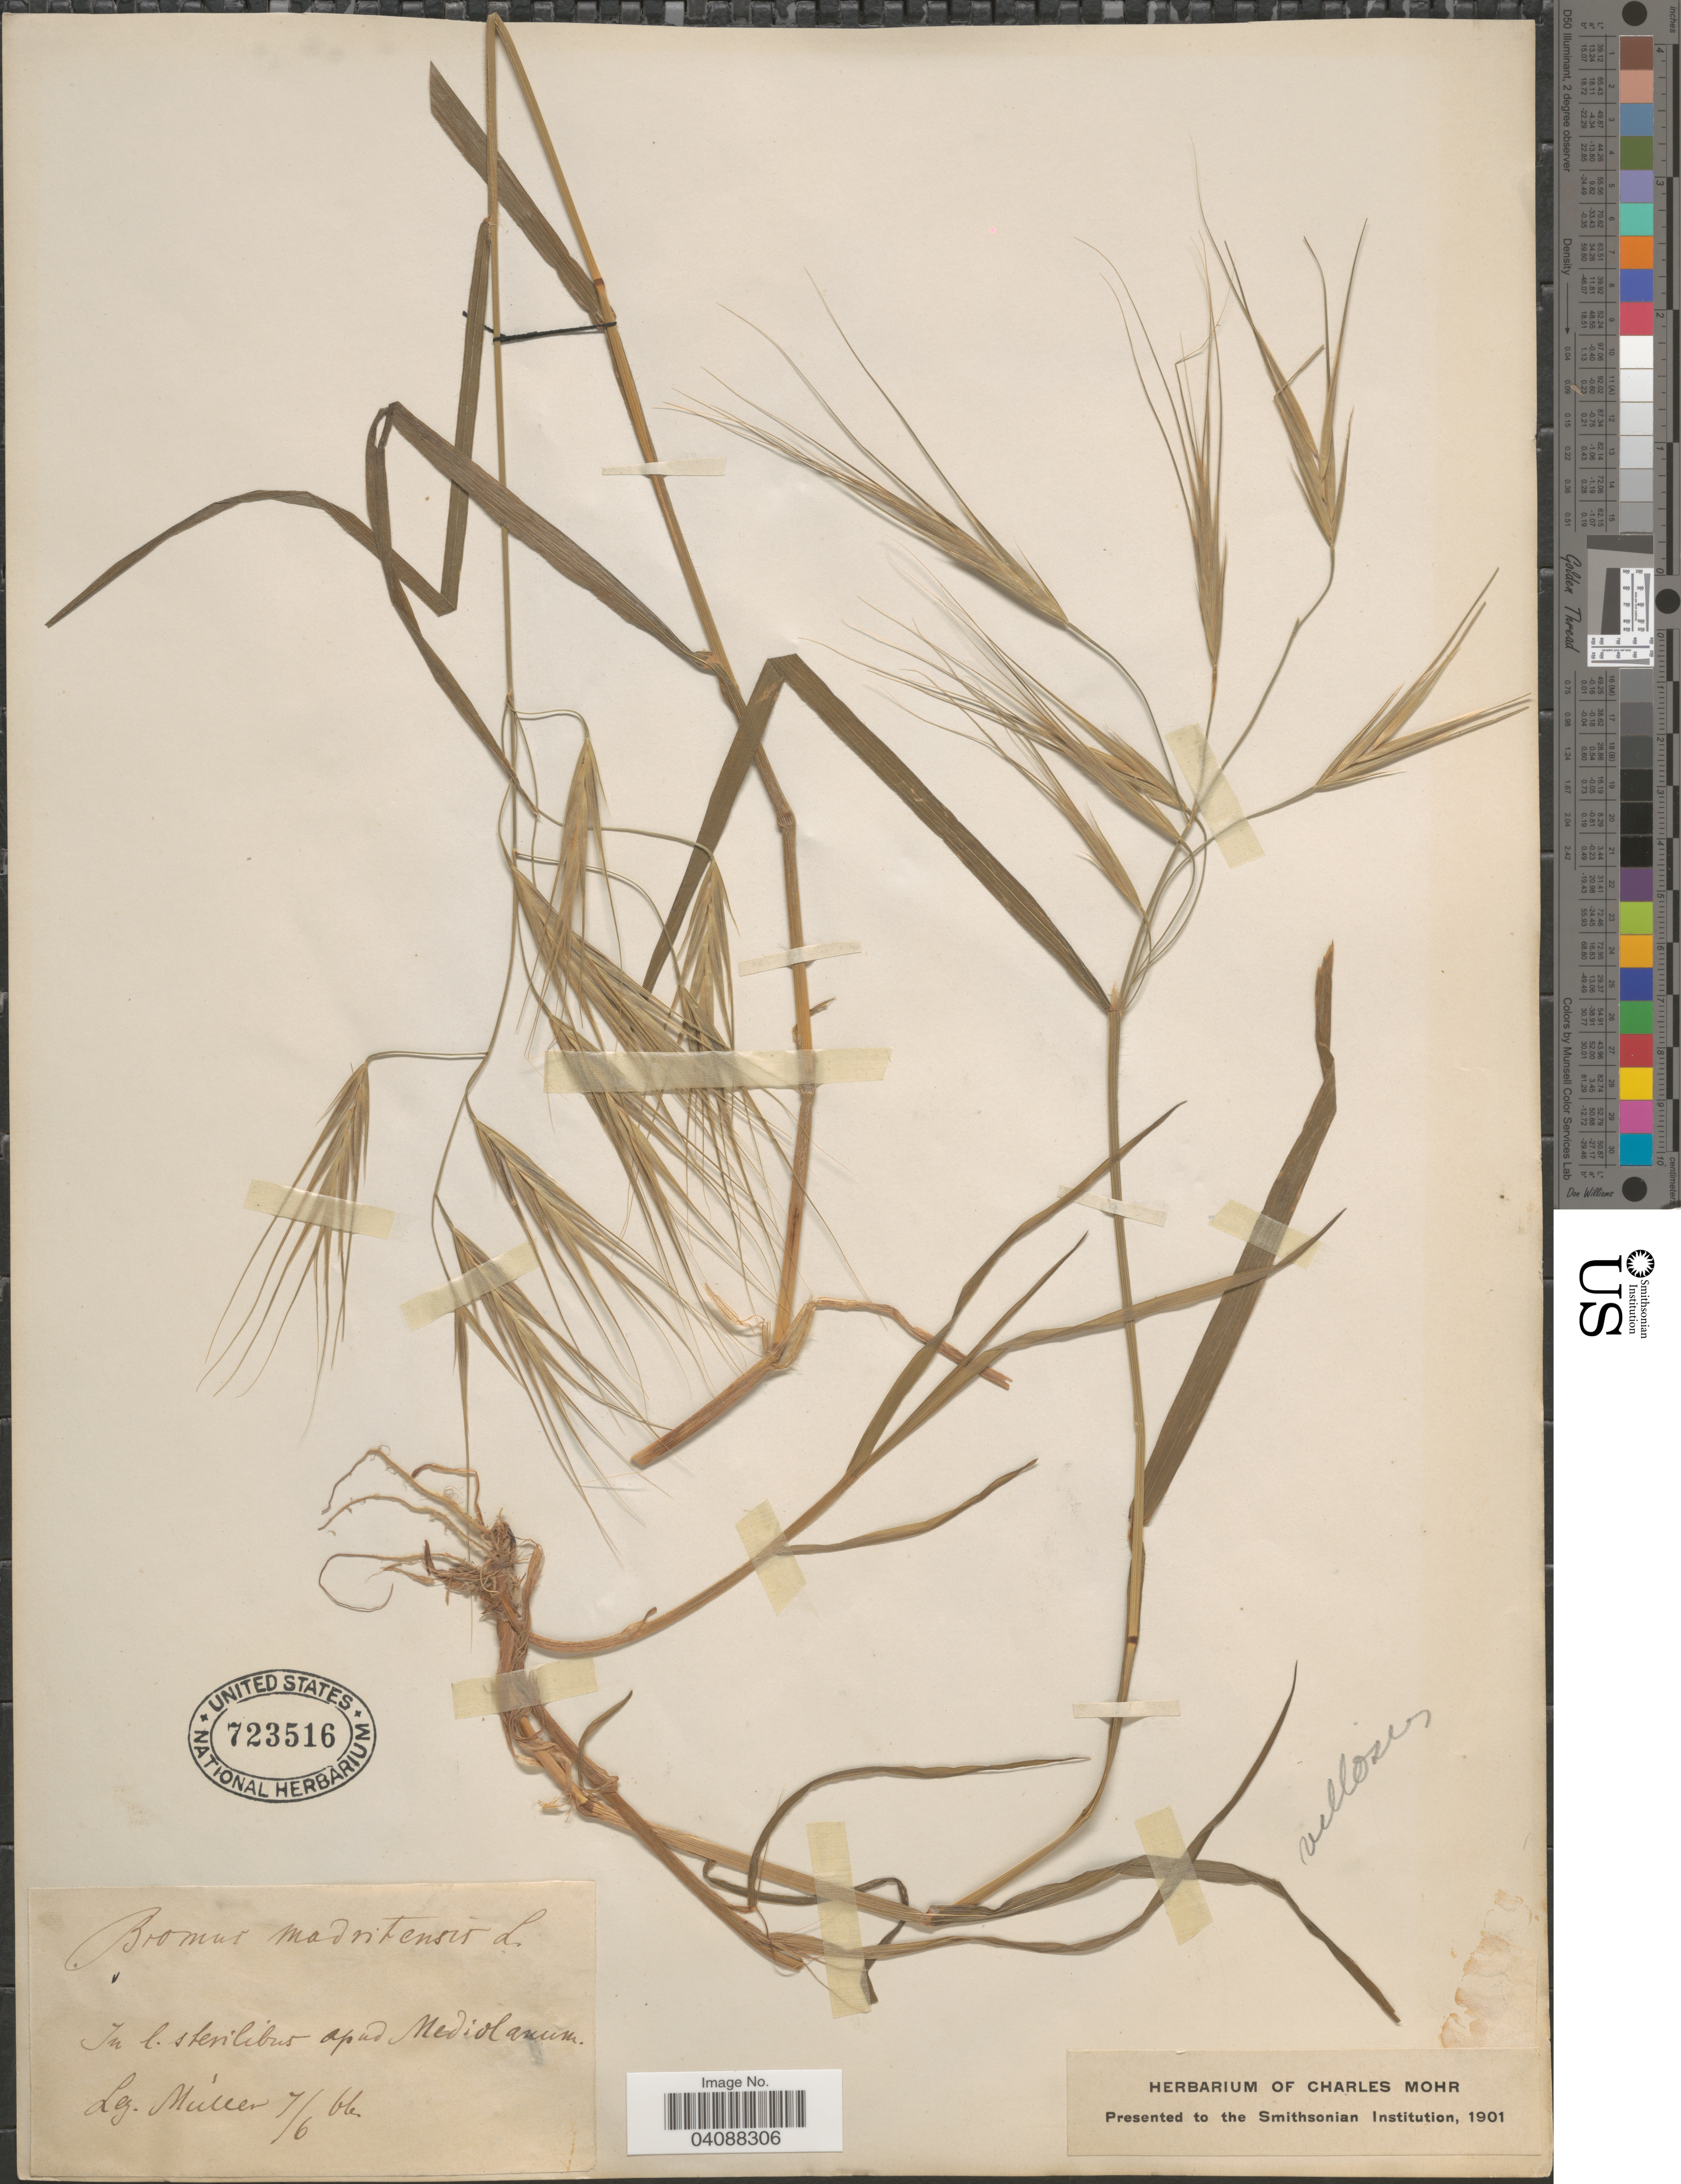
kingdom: Plantae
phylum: Tracheophyta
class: Liliopsida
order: Poales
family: Poaceae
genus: Bromus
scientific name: Bromus rigidus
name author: Roth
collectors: -- Müller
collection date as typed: Transcribed d/m/y: 7/6/66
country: Italy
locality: In l. sterilibus apud Mediolanum.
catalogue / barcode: US 723516